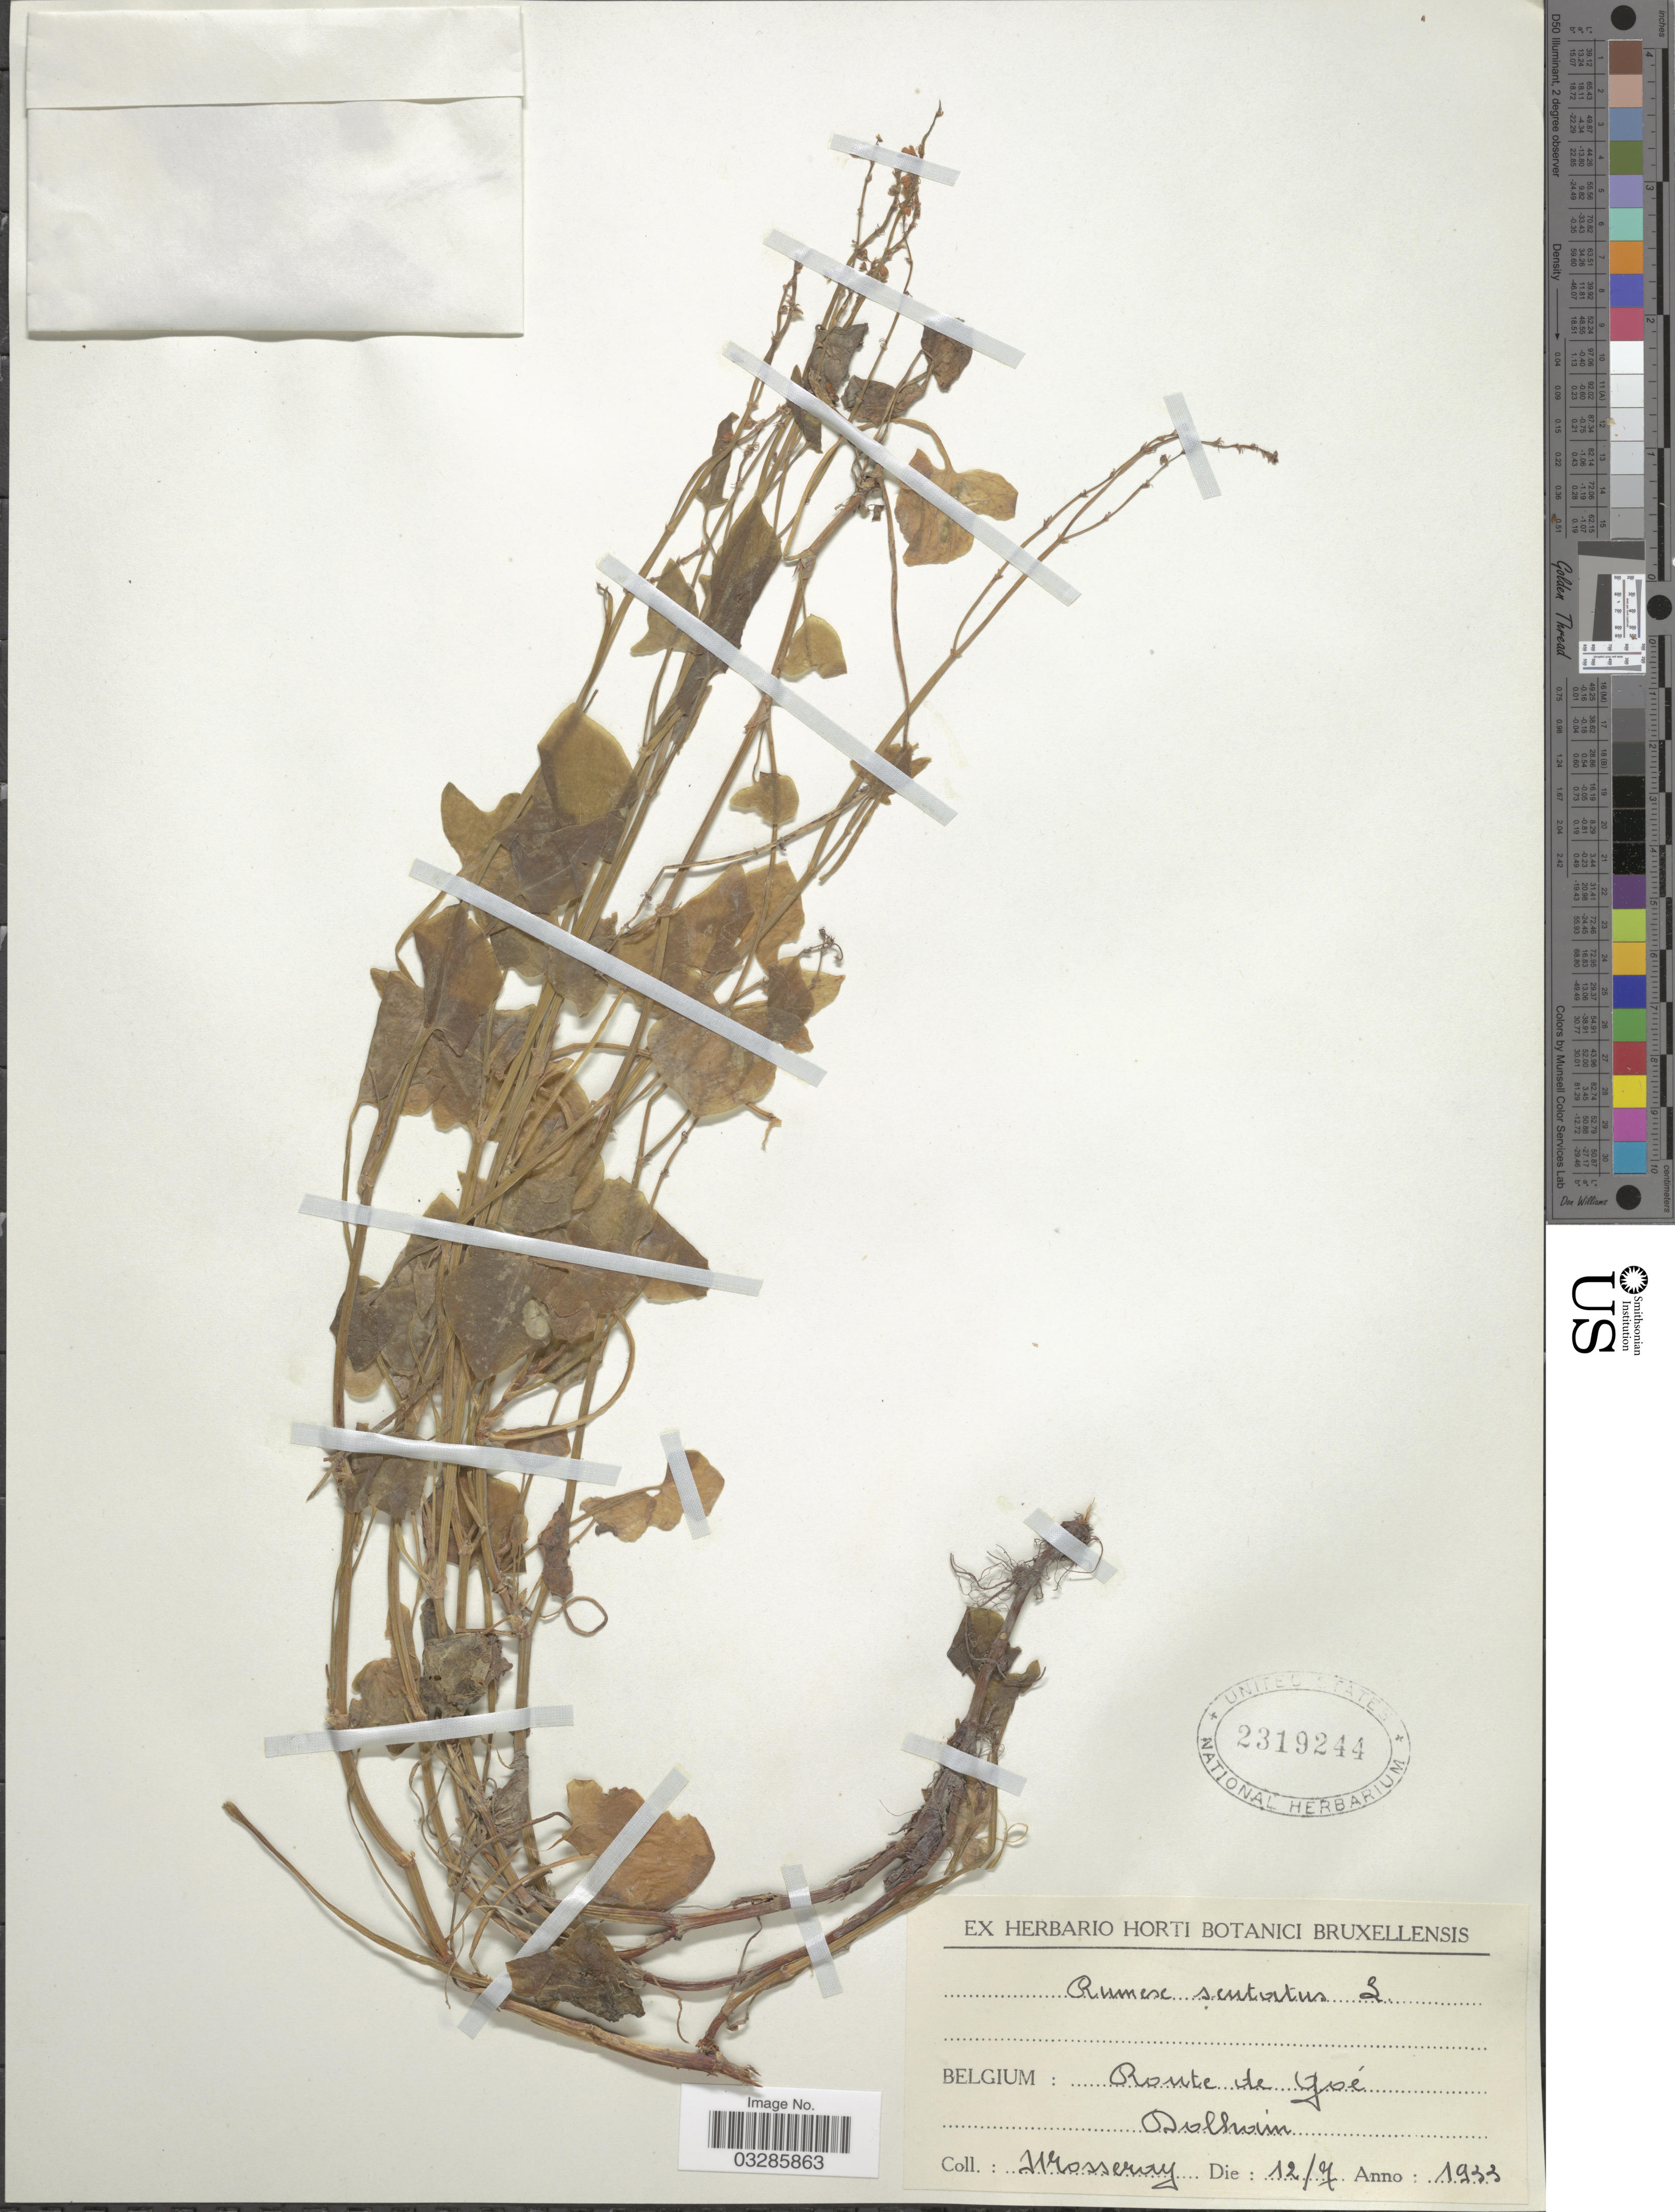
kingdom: Plantae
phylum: Tracheophyta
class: Magnoliopsida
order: Caryophyllales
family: Polygonaceae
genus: Rumex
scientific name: Rumex scutatus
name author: L.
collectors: Mosseray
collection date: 1933-07-12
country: Belgium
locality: Route de Goé, Dolhain.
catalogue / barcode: US 2319244